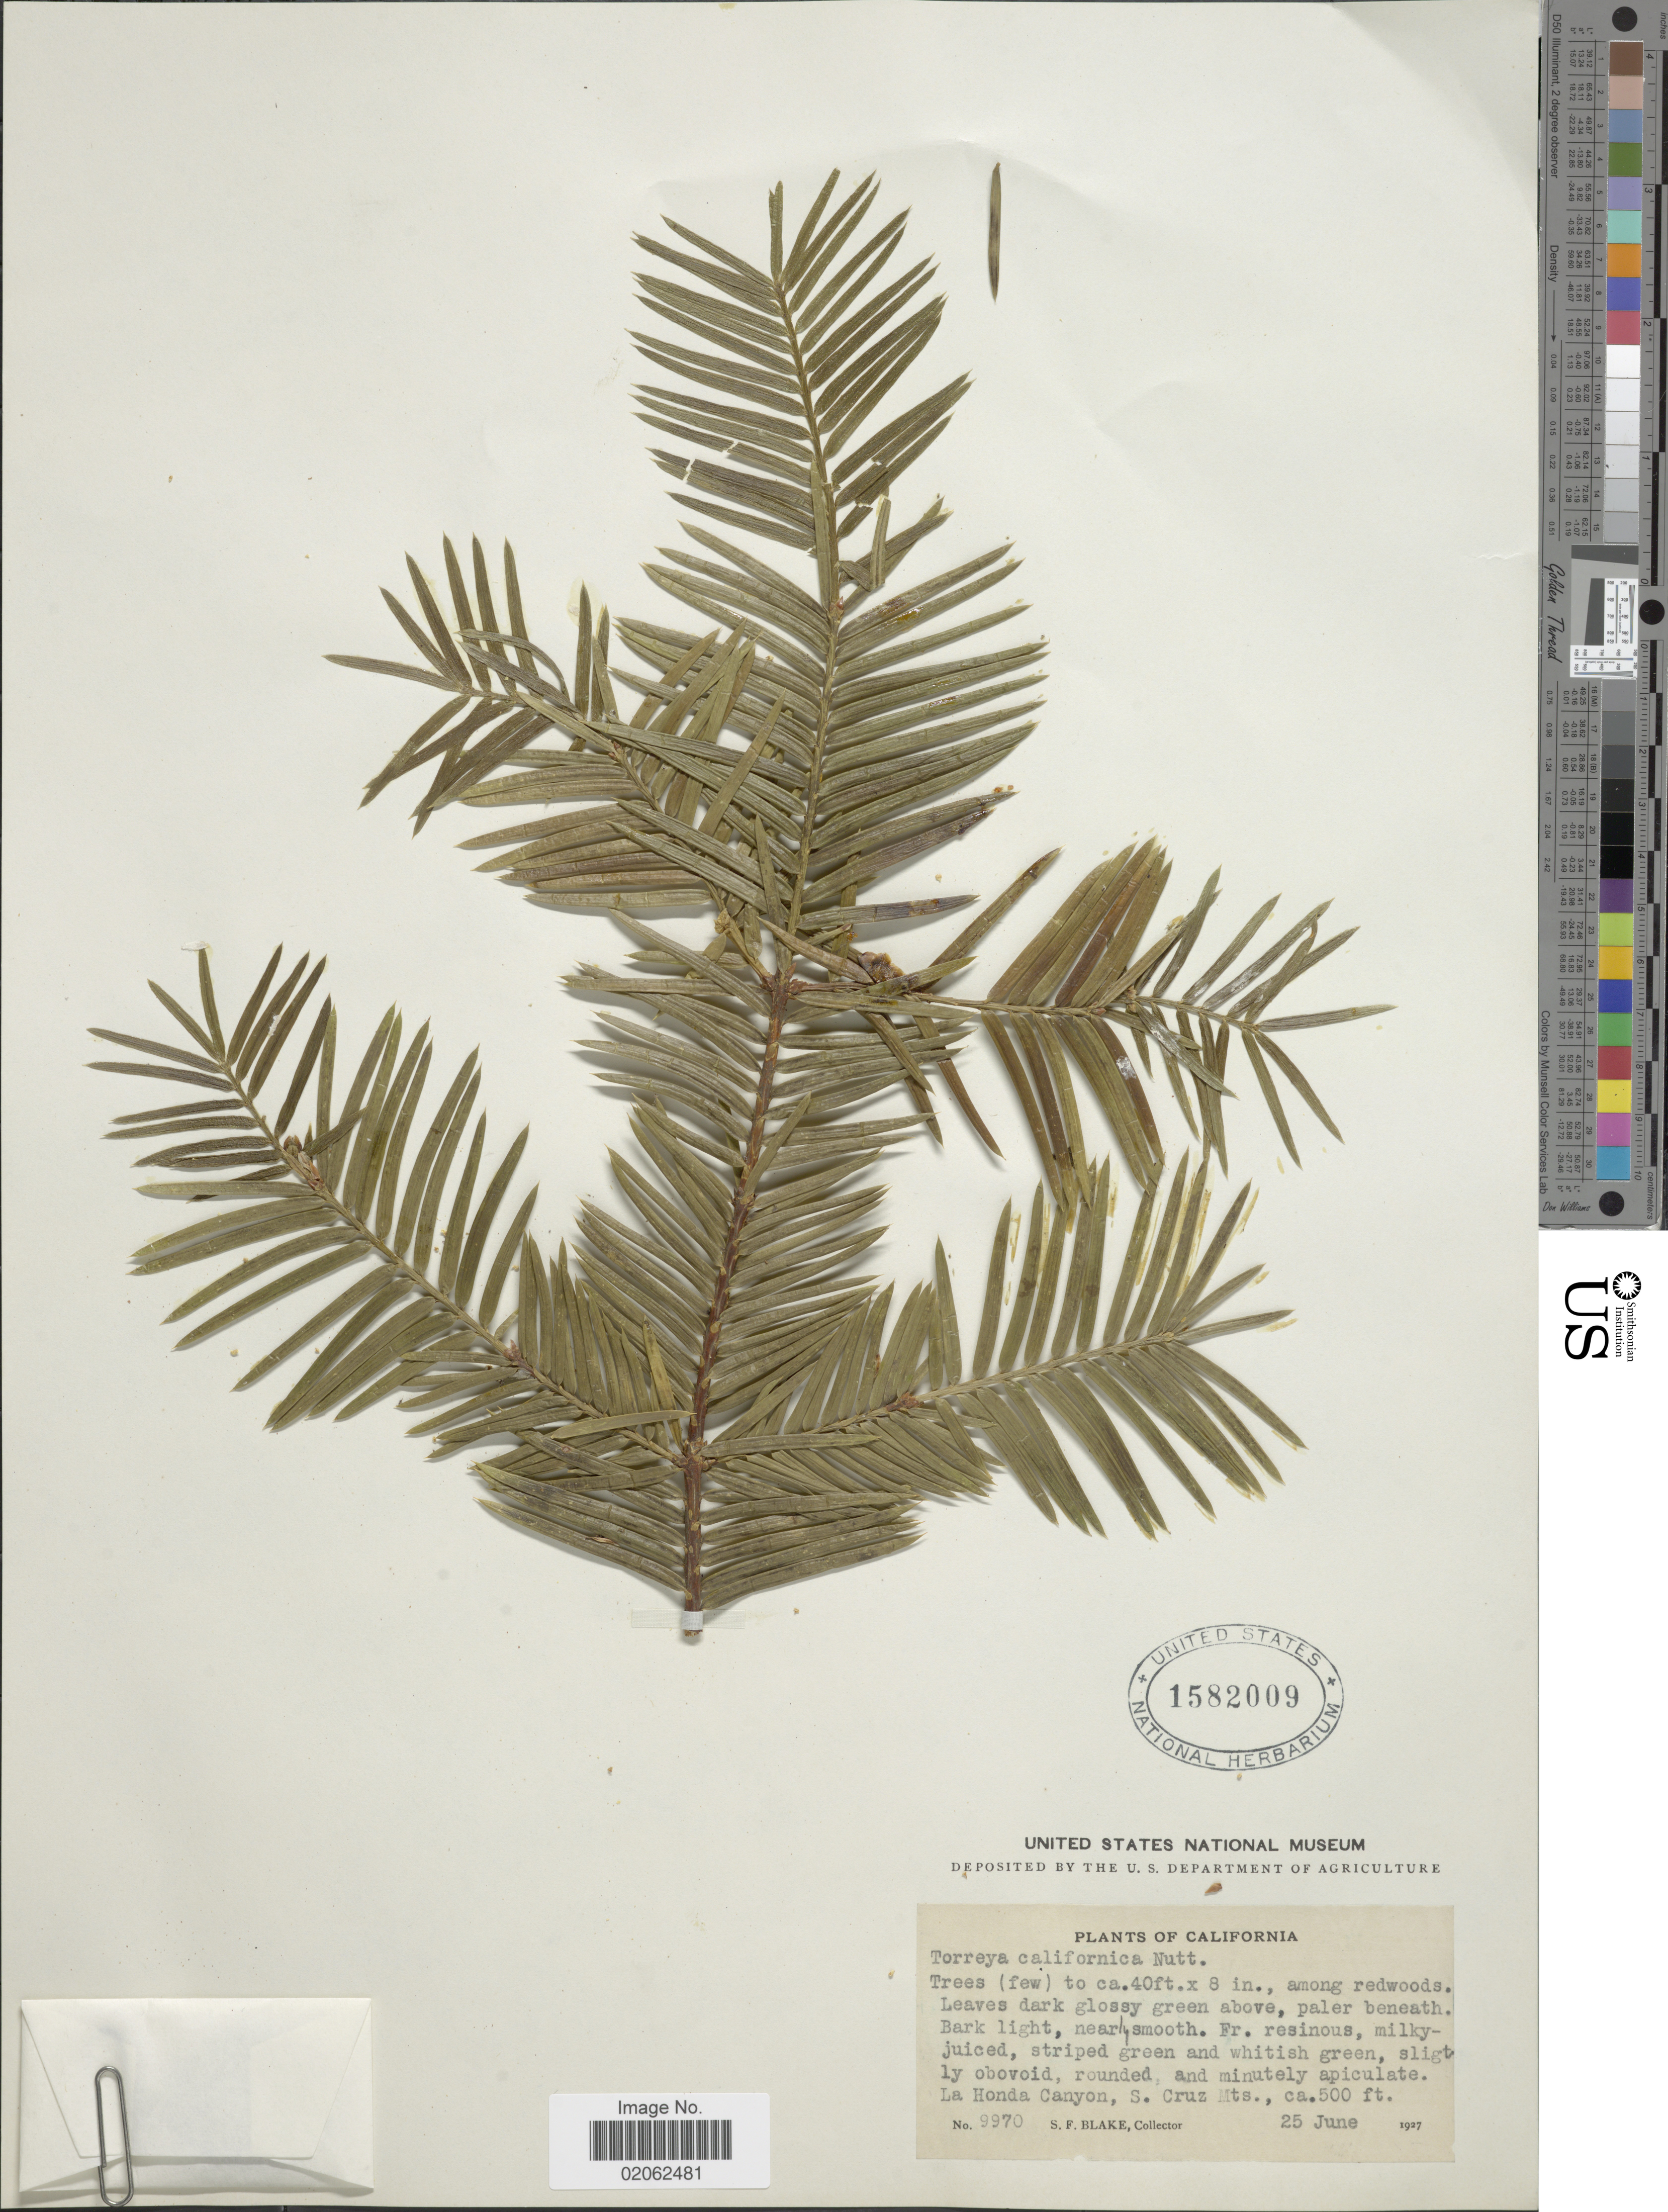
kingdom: Plantae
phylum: Tracheophyta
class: Pinopsida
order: Pinales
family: Taxaceae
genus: Torreya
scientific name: Torreya californica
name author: Torr.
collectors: S. Blake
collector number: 9970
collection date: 1927-06-25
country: United States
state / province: California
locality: La Honda Canyon, S> Cruz Mts.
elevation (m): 152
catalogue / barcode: US 1582009